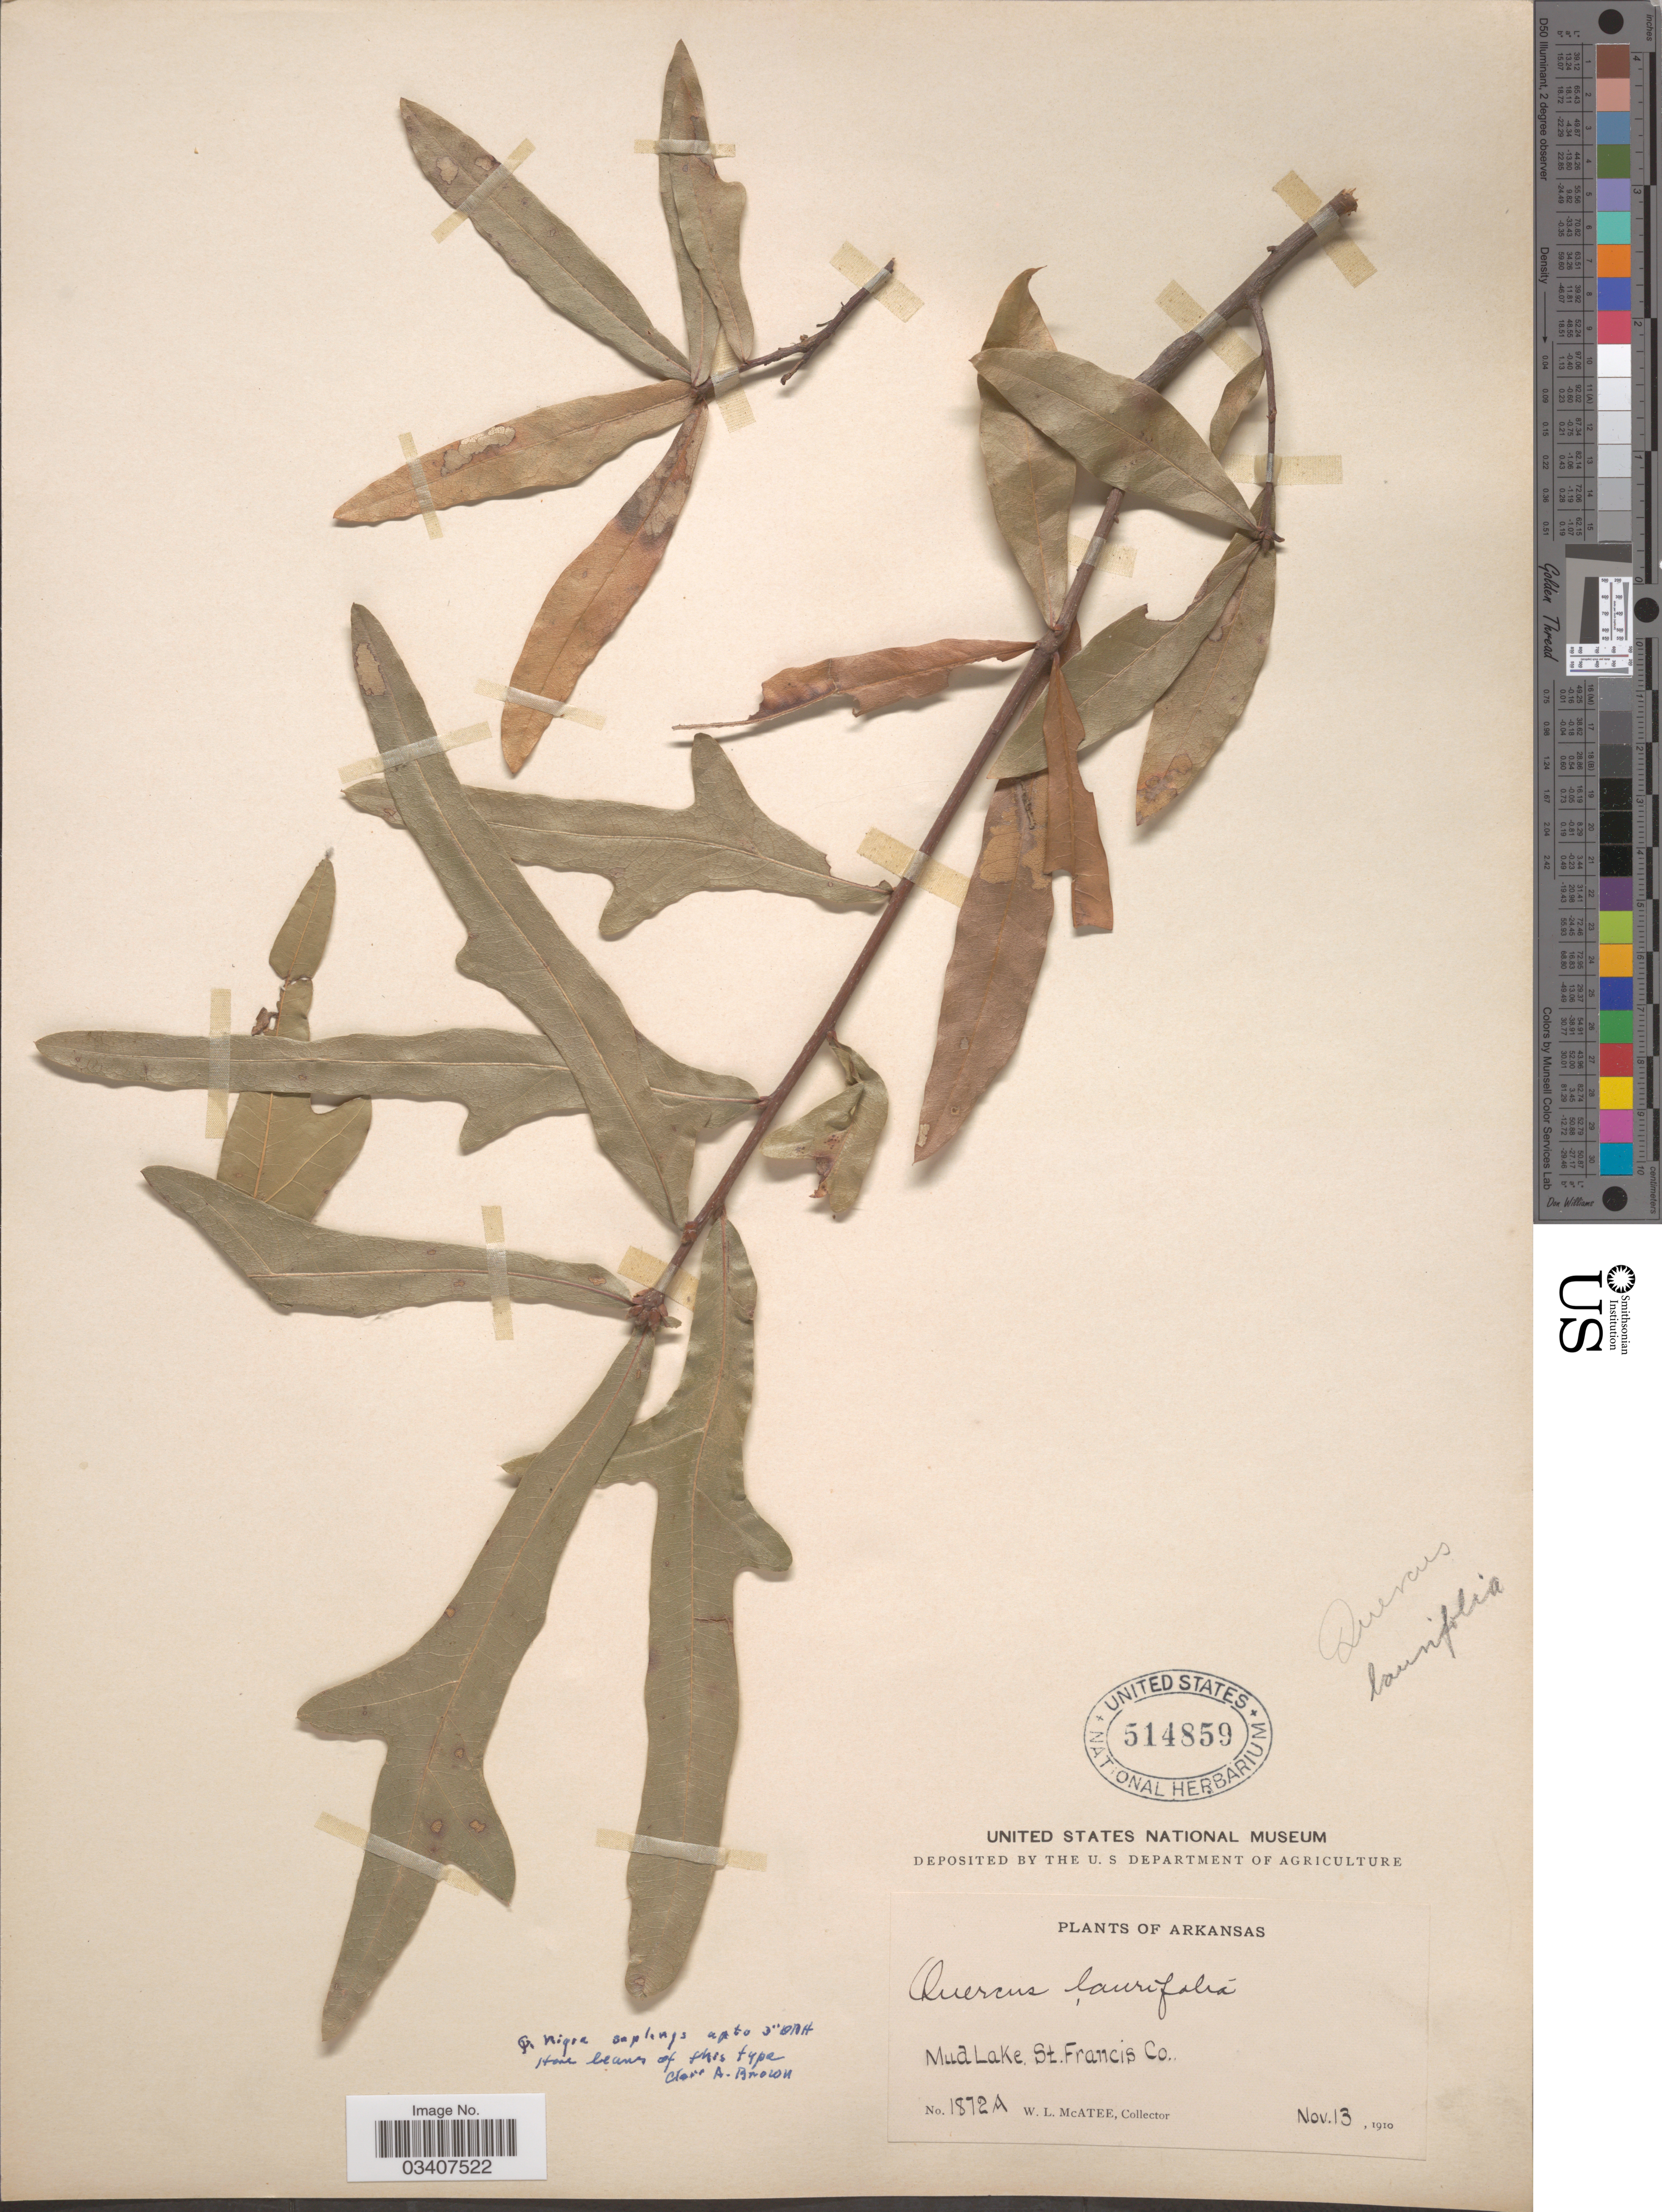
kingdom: Plantae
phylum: Tracheophyta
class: Magnoliopsida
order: Fagales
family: Fagaceae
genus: Quercus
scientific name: Quercus nigra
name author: L.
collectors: W. McAtee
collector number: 1872A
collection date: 1910-11-13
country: United States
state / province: Arkansas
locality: Mud Lake, St. Francis Co.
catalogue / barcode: US 514859